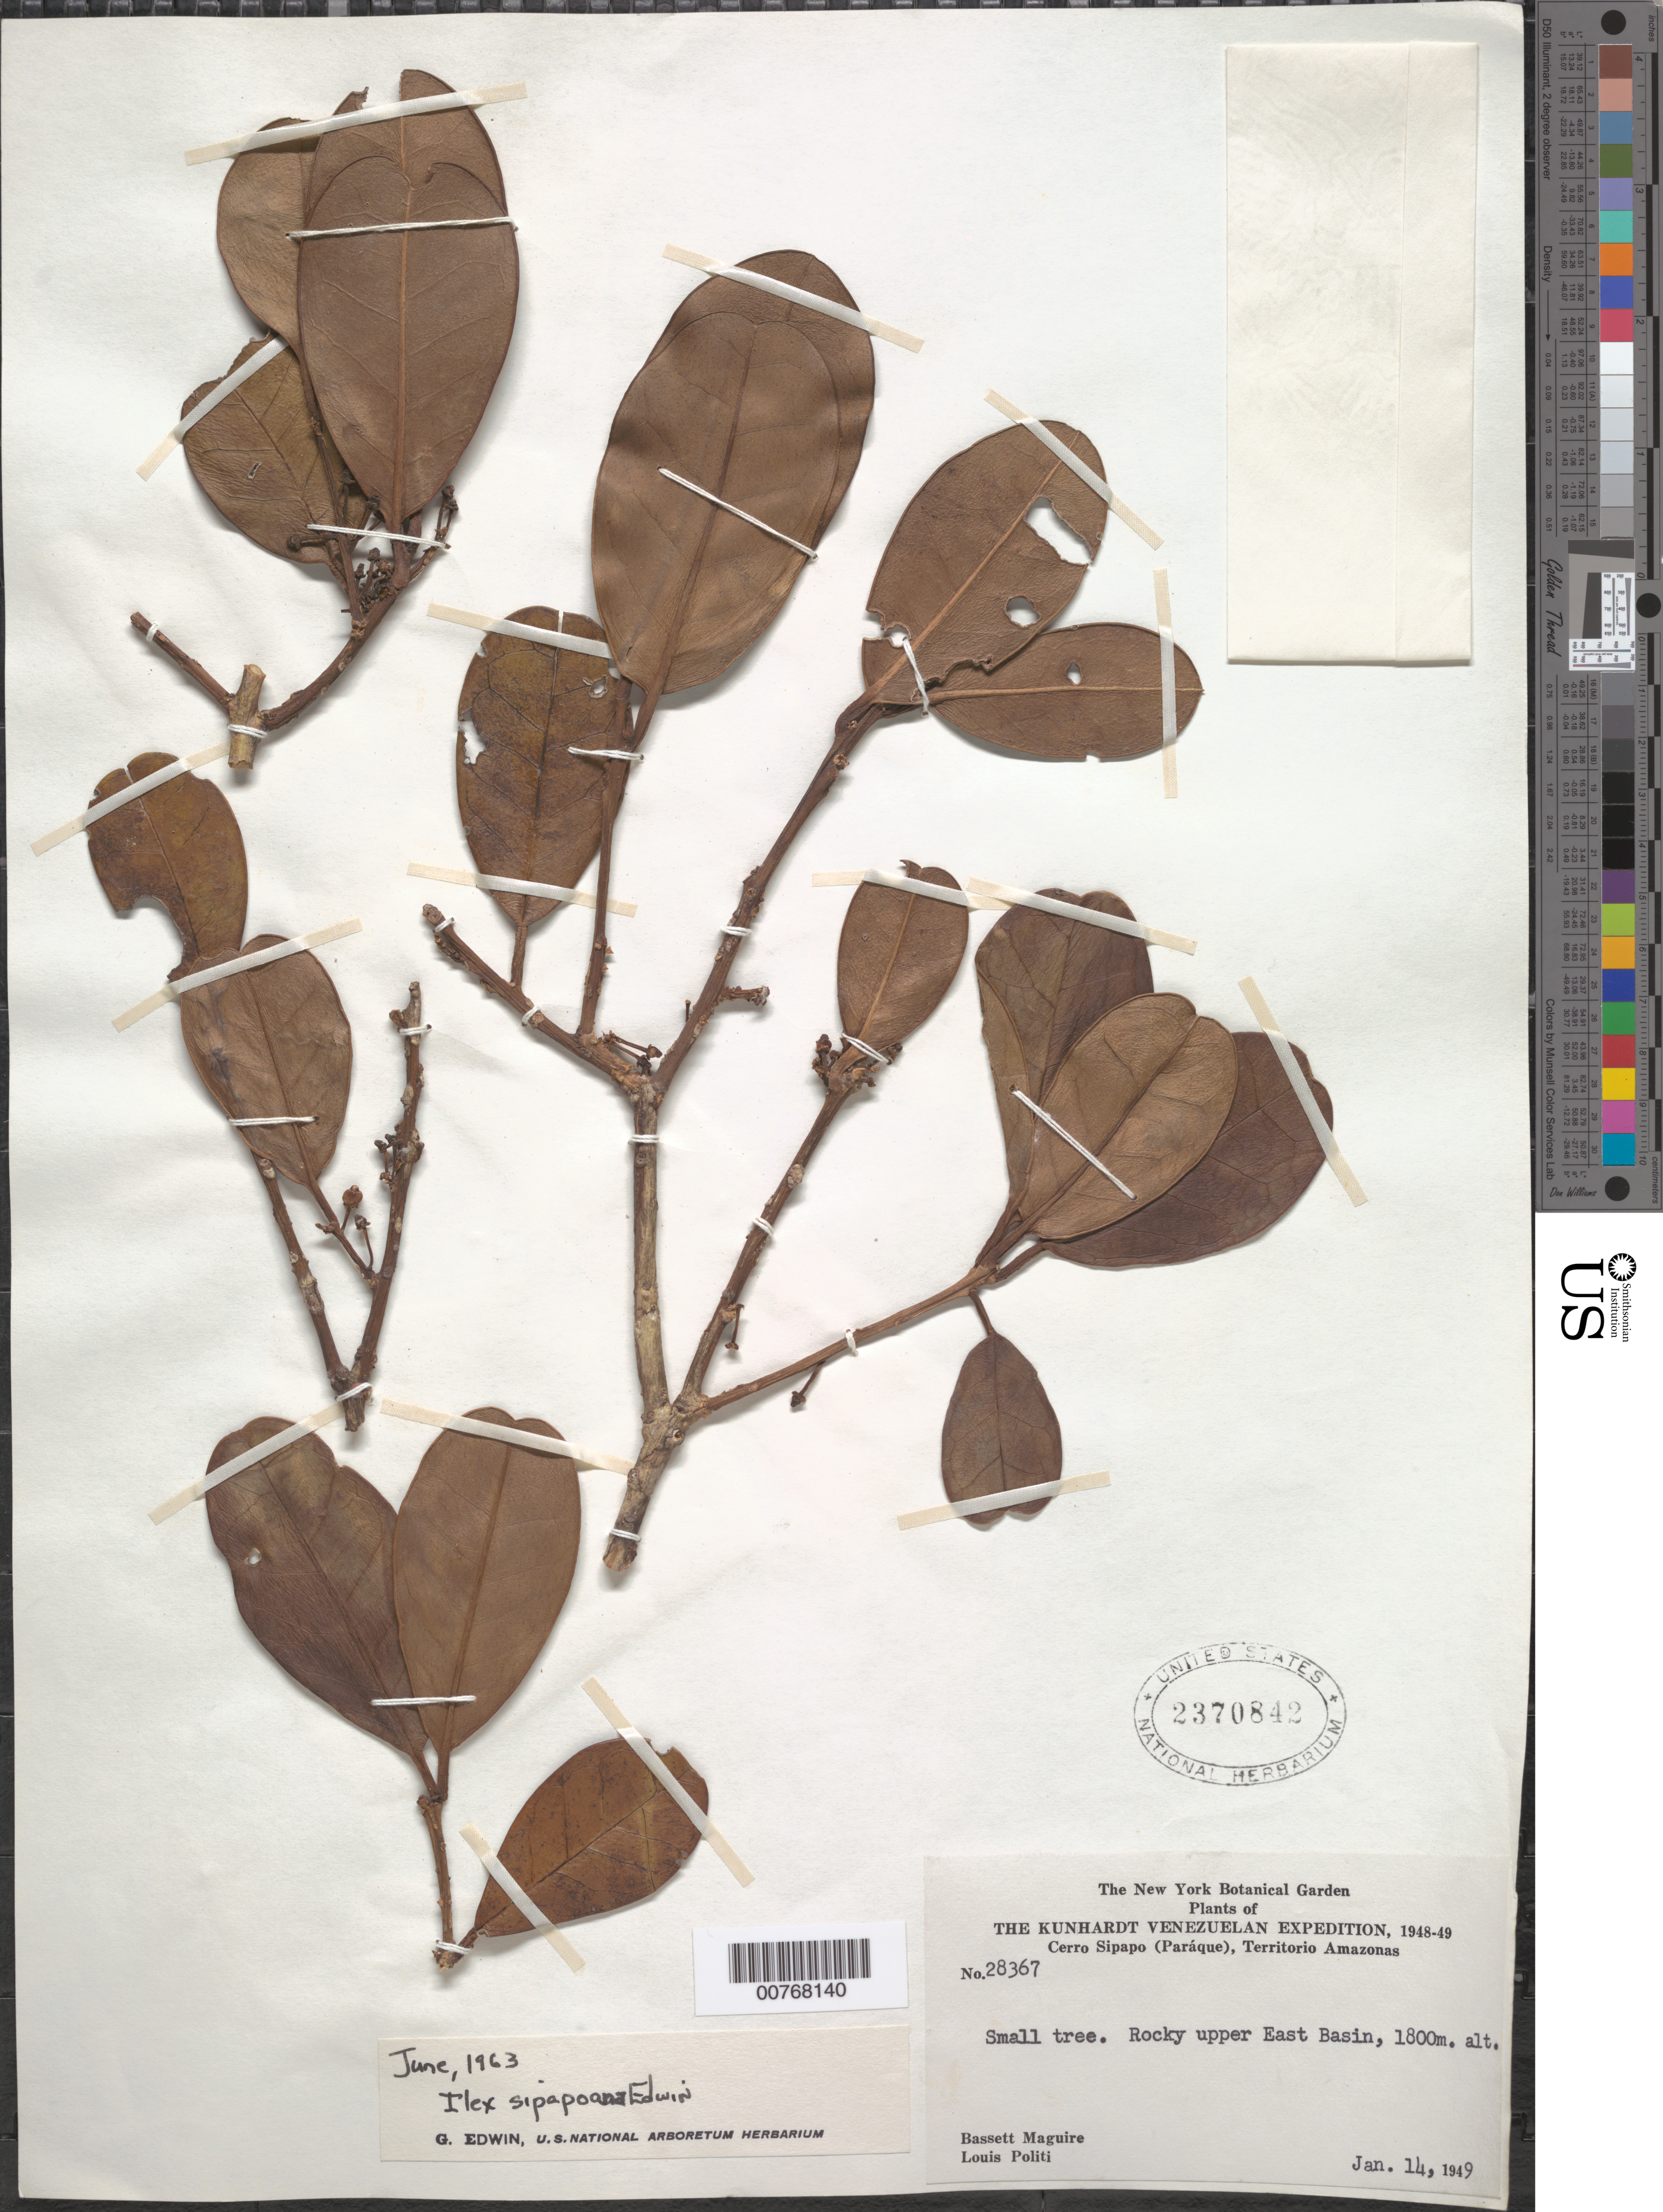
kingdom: Plantae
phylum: Tracheophyta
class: Magnoliopsida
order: Aquifoliales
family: Aquifoliaceae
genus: Ilex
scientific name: Ilex sipapoana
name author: Edwin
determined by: Edwin, G.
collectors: B. Maguire & L. Politi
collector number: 28367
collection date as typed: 14-Jan-49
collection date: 1949-01-14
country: Venezuela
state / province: Amazonas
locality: Cerro Sipapo (Paráque), upper East Basin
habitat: Rocky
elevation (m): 1800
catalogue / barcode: US 2370842